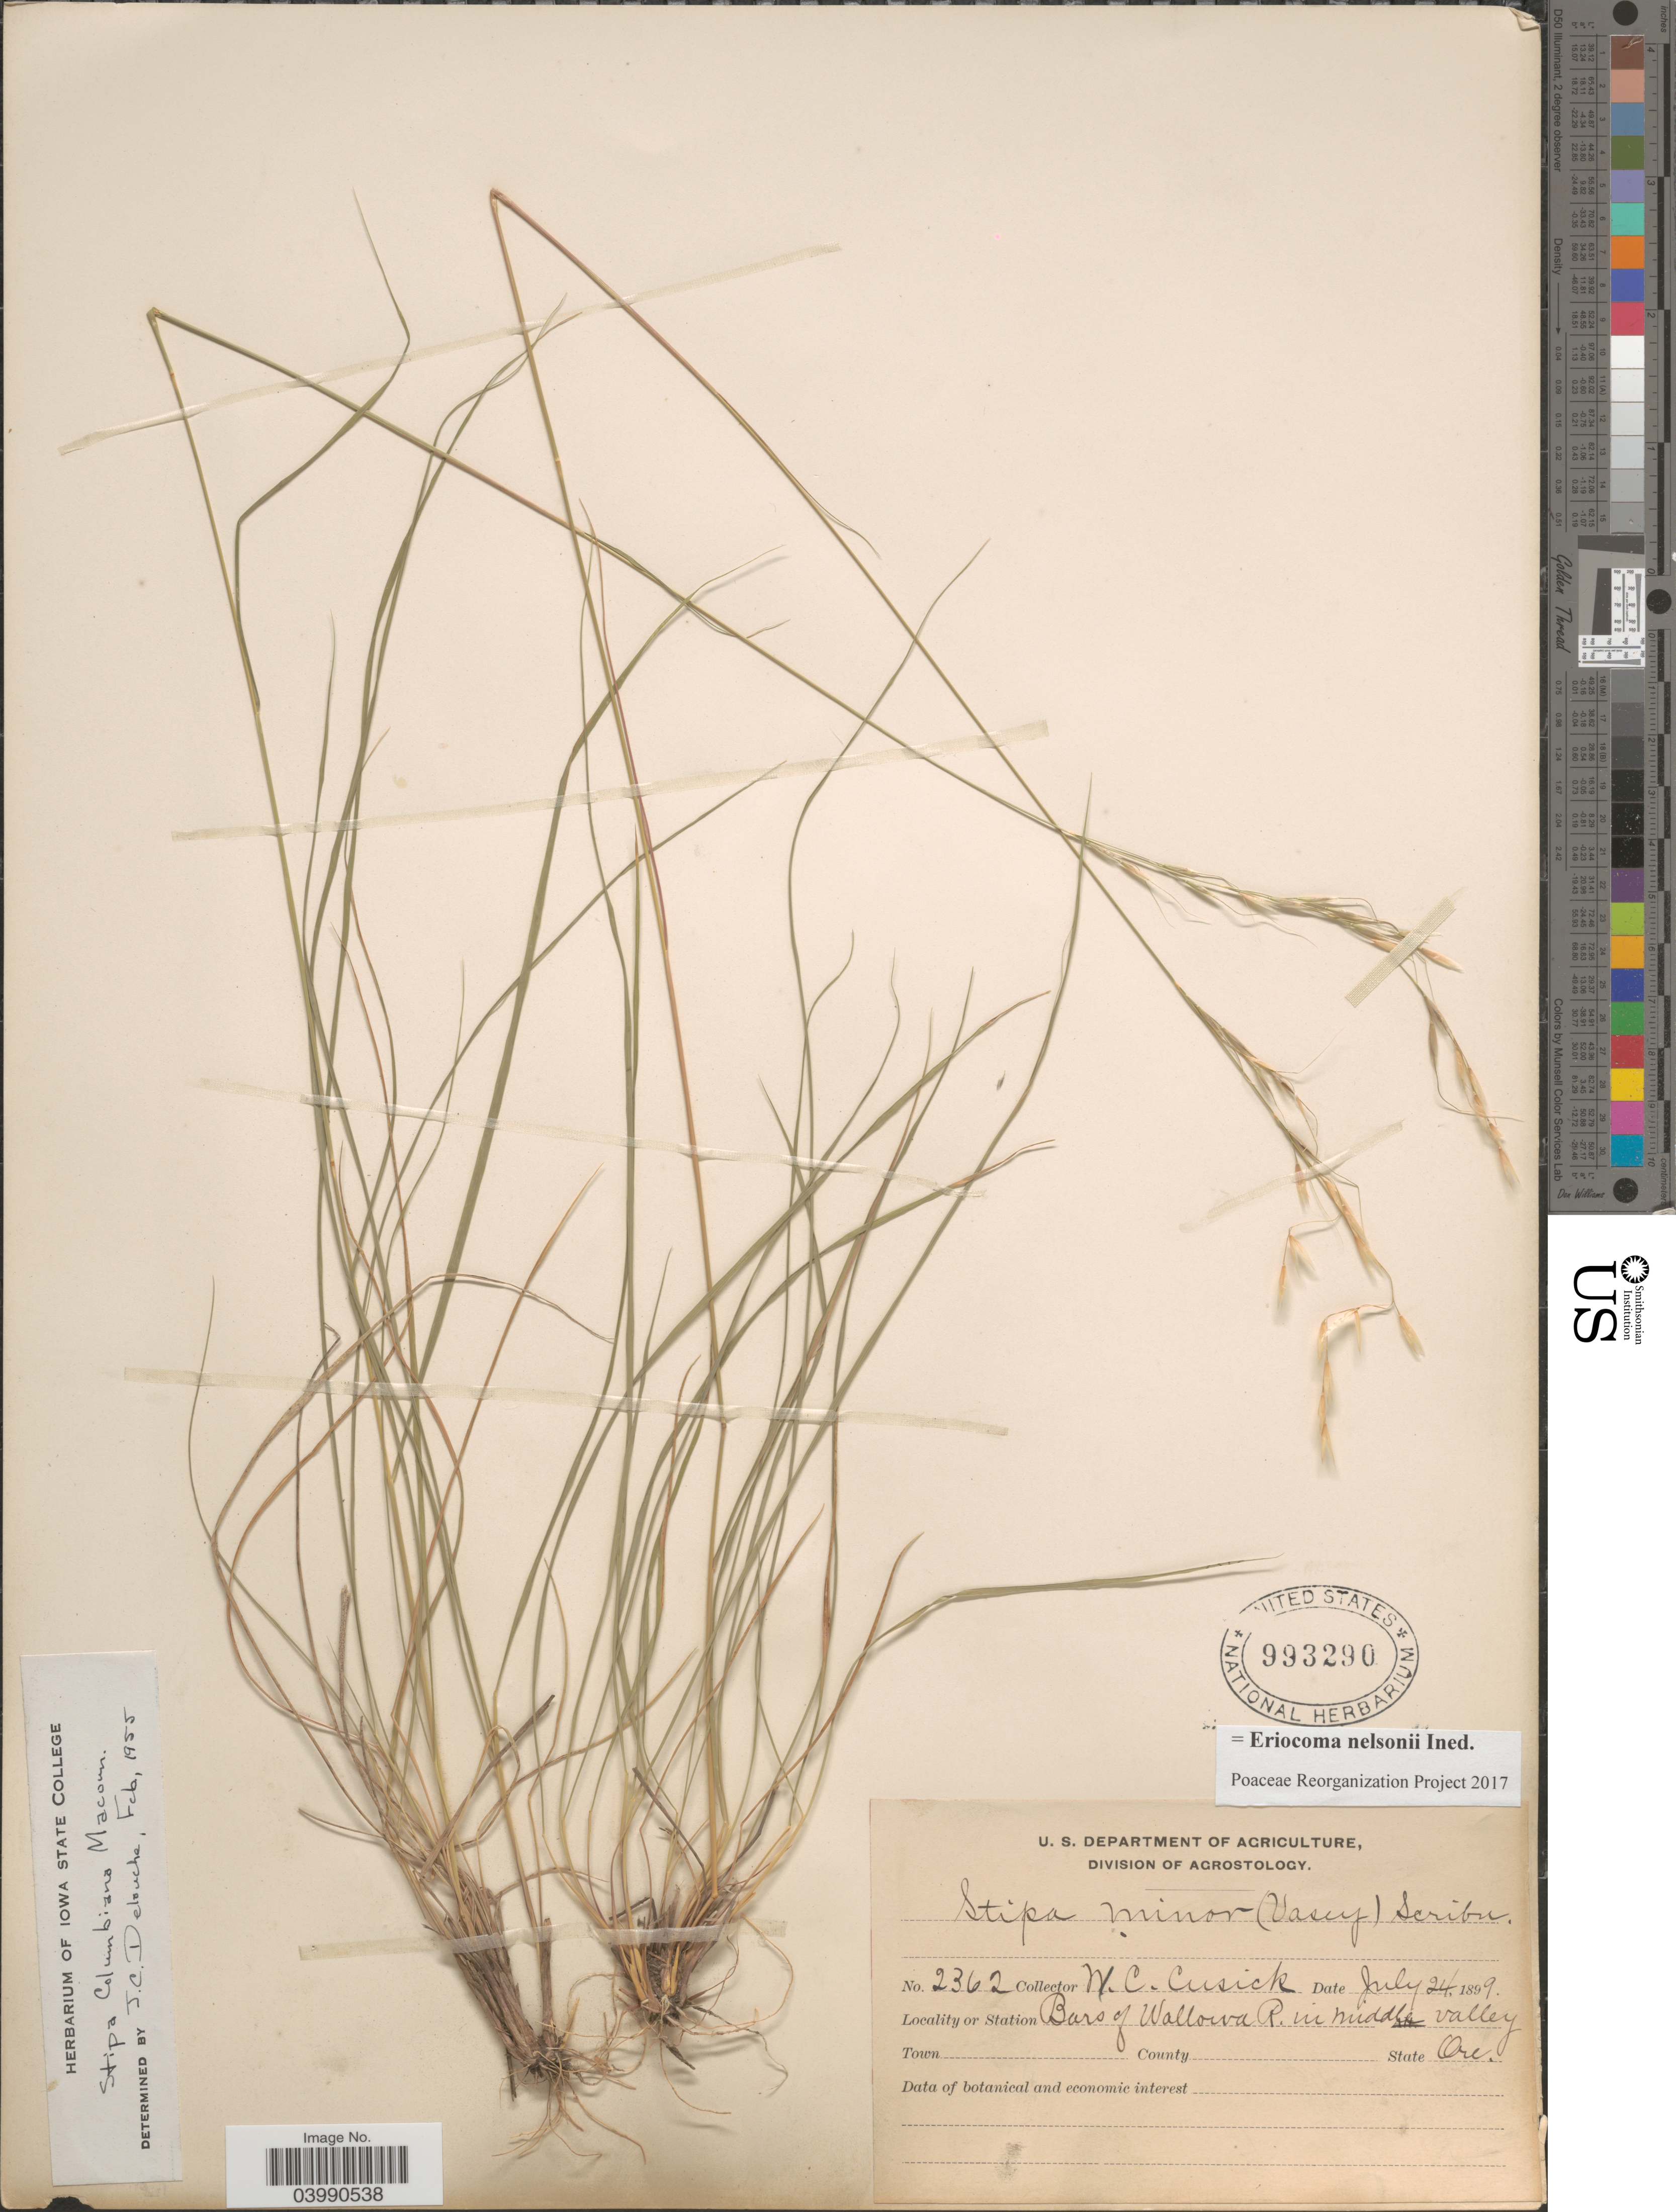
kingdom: Plantae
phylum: Tracheophyta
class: Liliopsida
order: Poales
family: Poaceae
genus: Eriocoma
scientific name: Eriocoma nelsonii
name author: (Scribn.) Romasch.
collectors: W. C. Cusick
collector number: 2362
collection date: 1899-07-24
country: United States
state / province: Oregon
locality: Bars of Wallowa R. in middle valley.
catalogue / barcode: US 993290